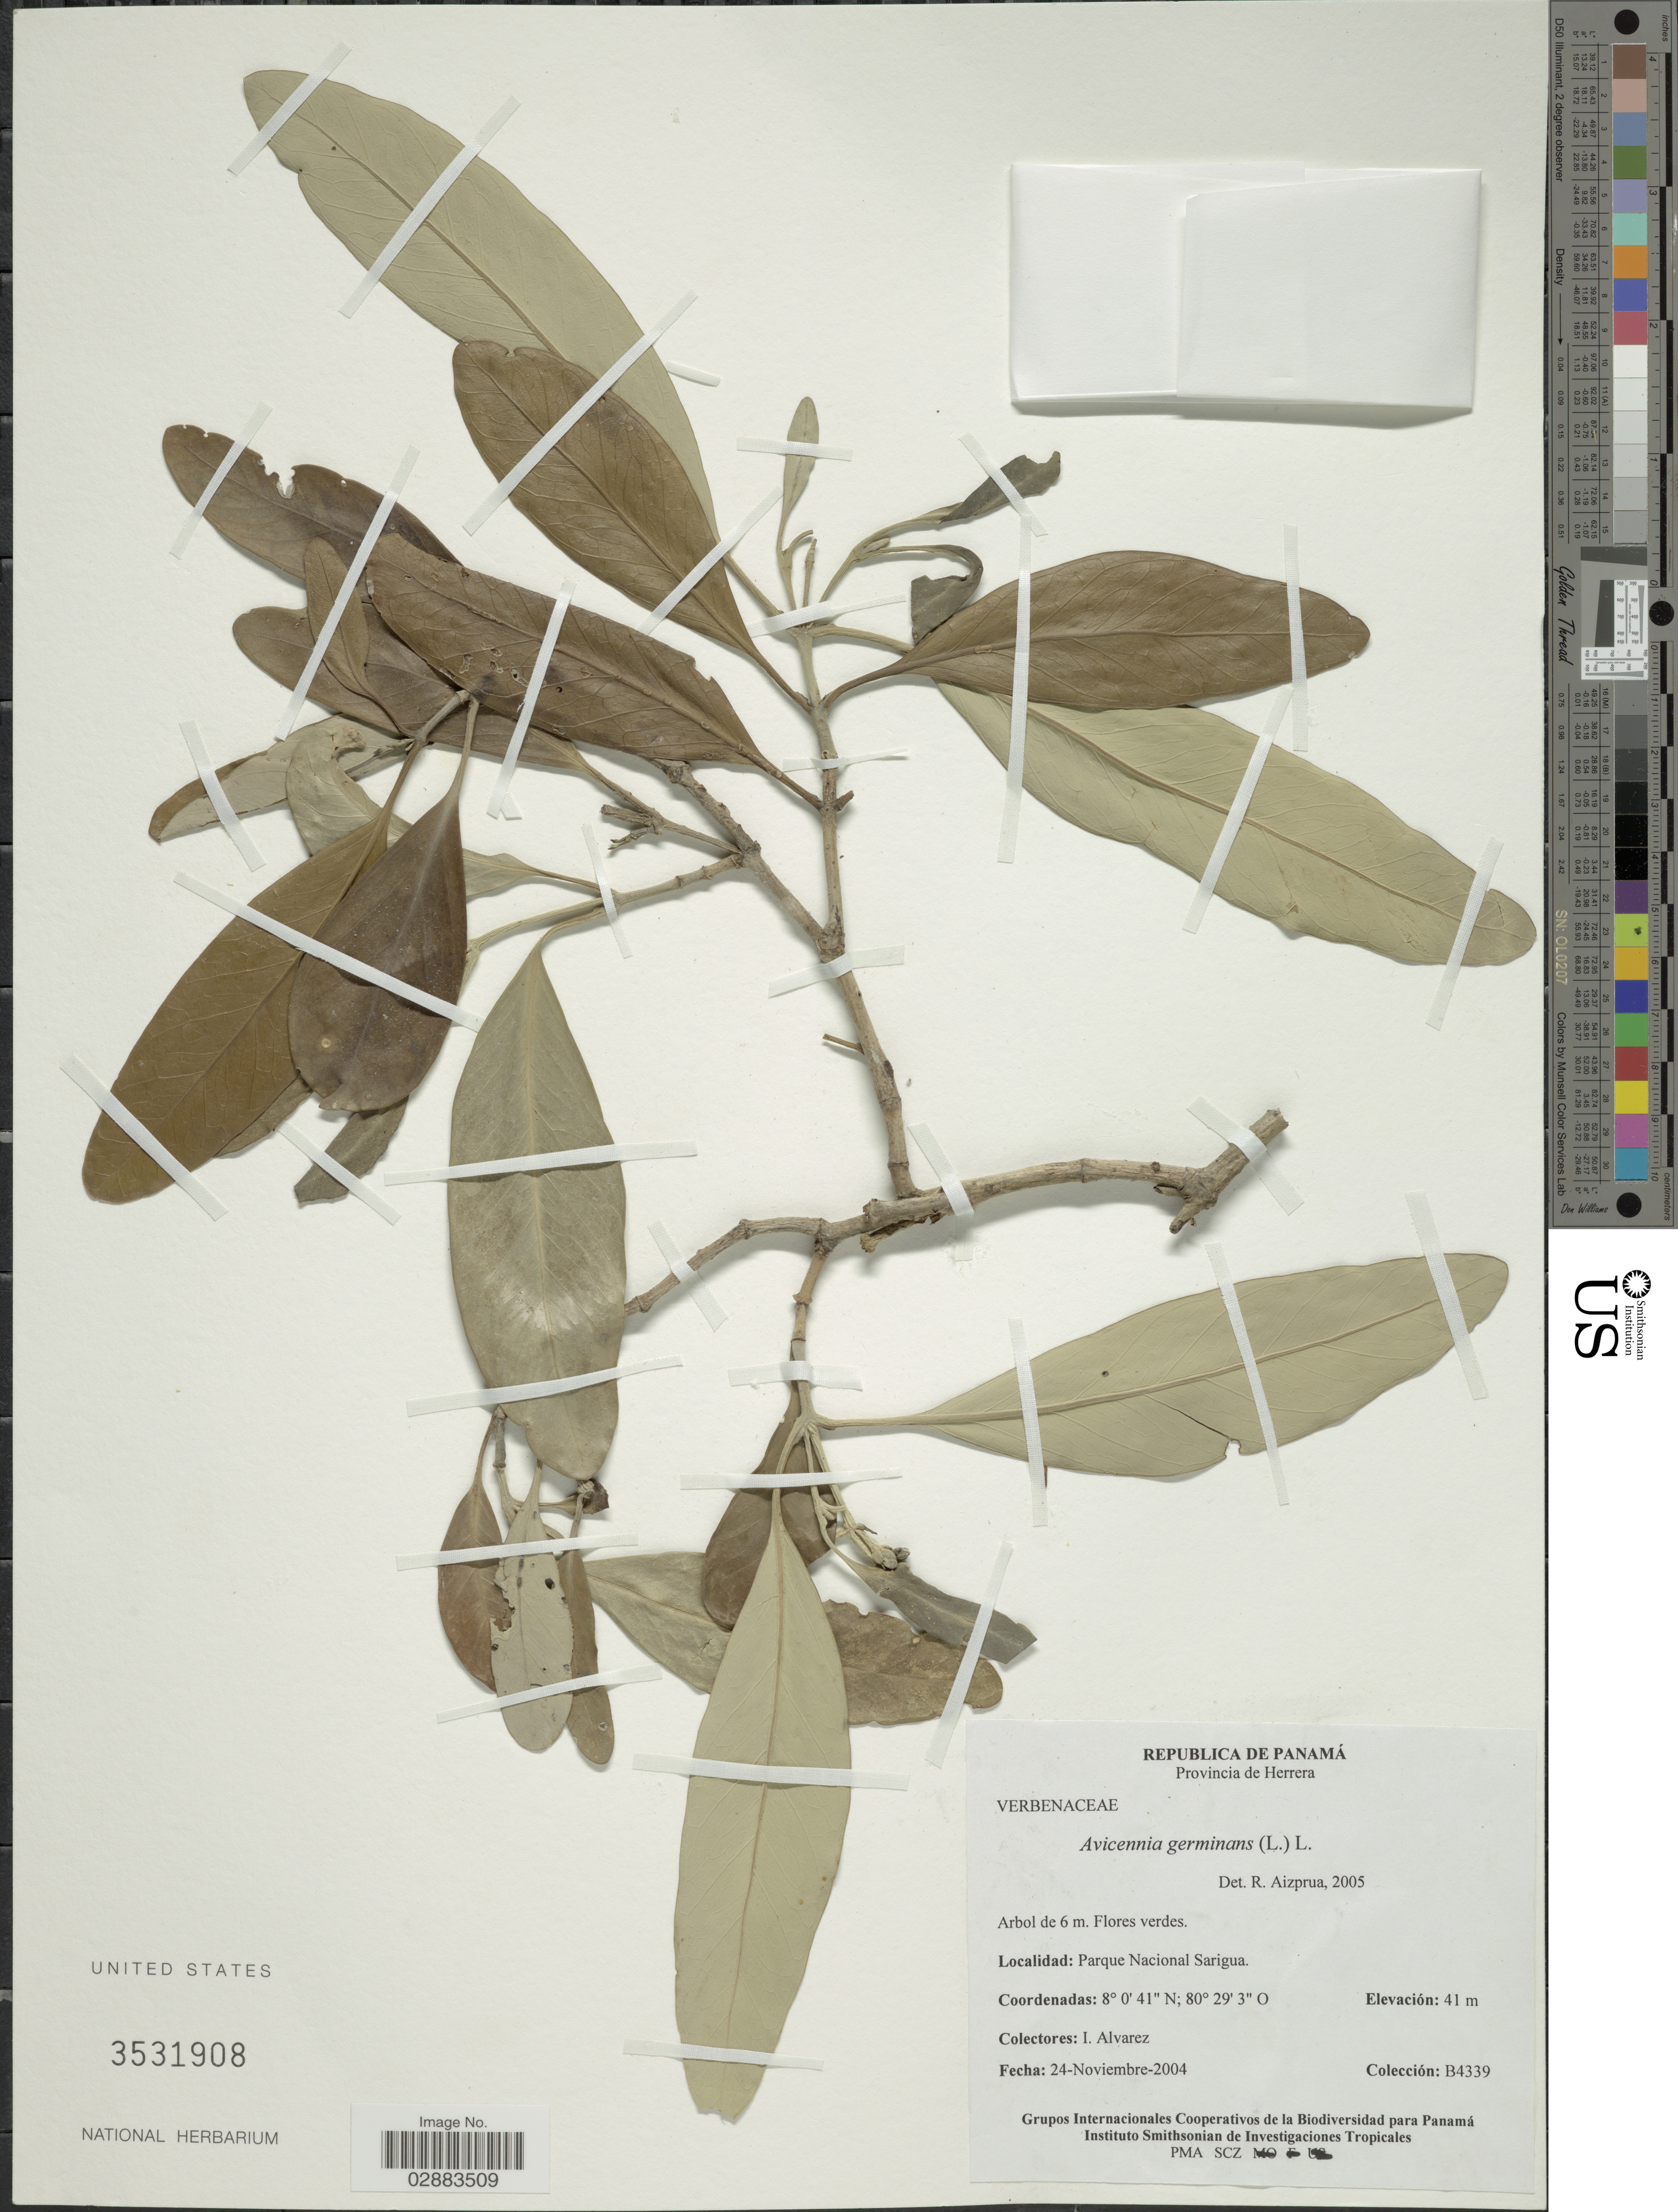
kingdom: Plantae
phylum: Tracheophyta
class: Magnoliopsida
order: Lamiales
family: Acanthaceae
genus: Avicennia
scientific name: Avicennia germinans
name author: (L.) L.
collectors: I. Alvarez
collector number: B4339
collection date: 2004-11-24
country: Panama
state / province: Herrera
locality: Parque Nacional Sarigua.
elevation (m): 41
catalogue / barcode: US 3531908